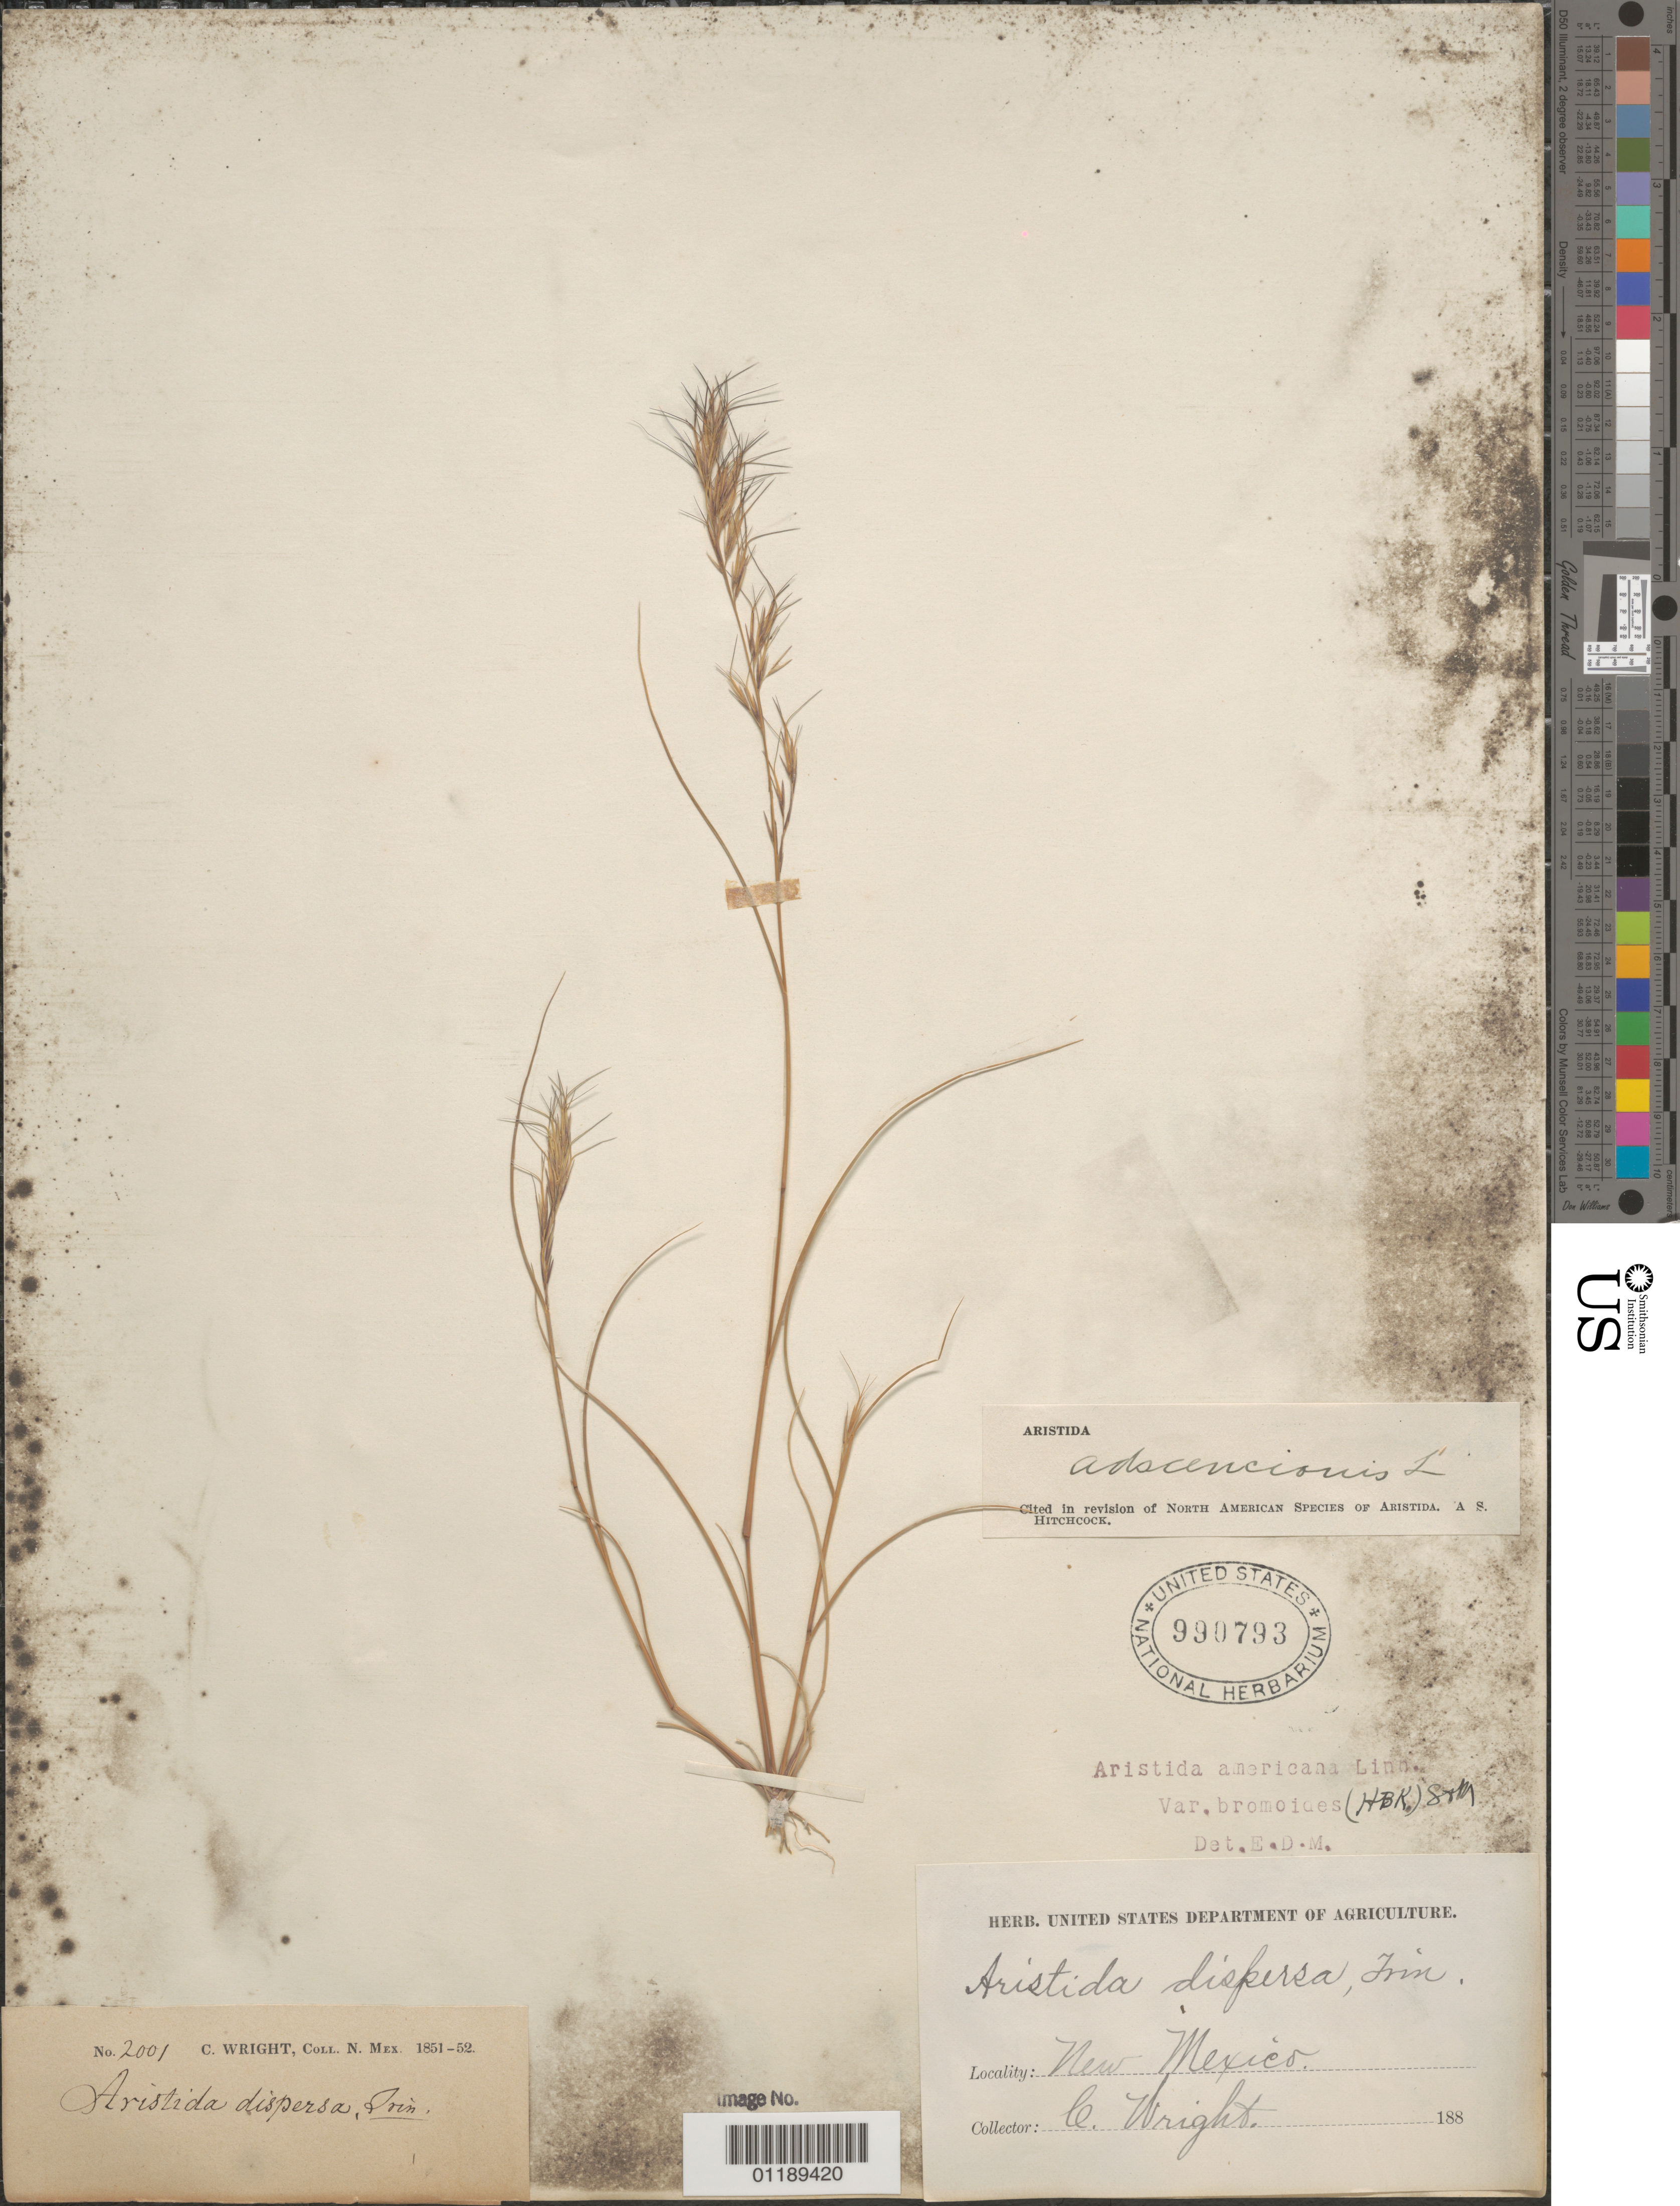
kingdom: Plantae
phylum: Tracheophyta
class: Liliopsida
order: Poales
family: Poaceae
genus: Aristida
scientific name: Aristida adscensionis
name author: L.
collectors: C. Wright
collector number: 2001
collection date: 1851/1852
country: United States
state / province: New Mexico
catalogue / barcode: US 990793